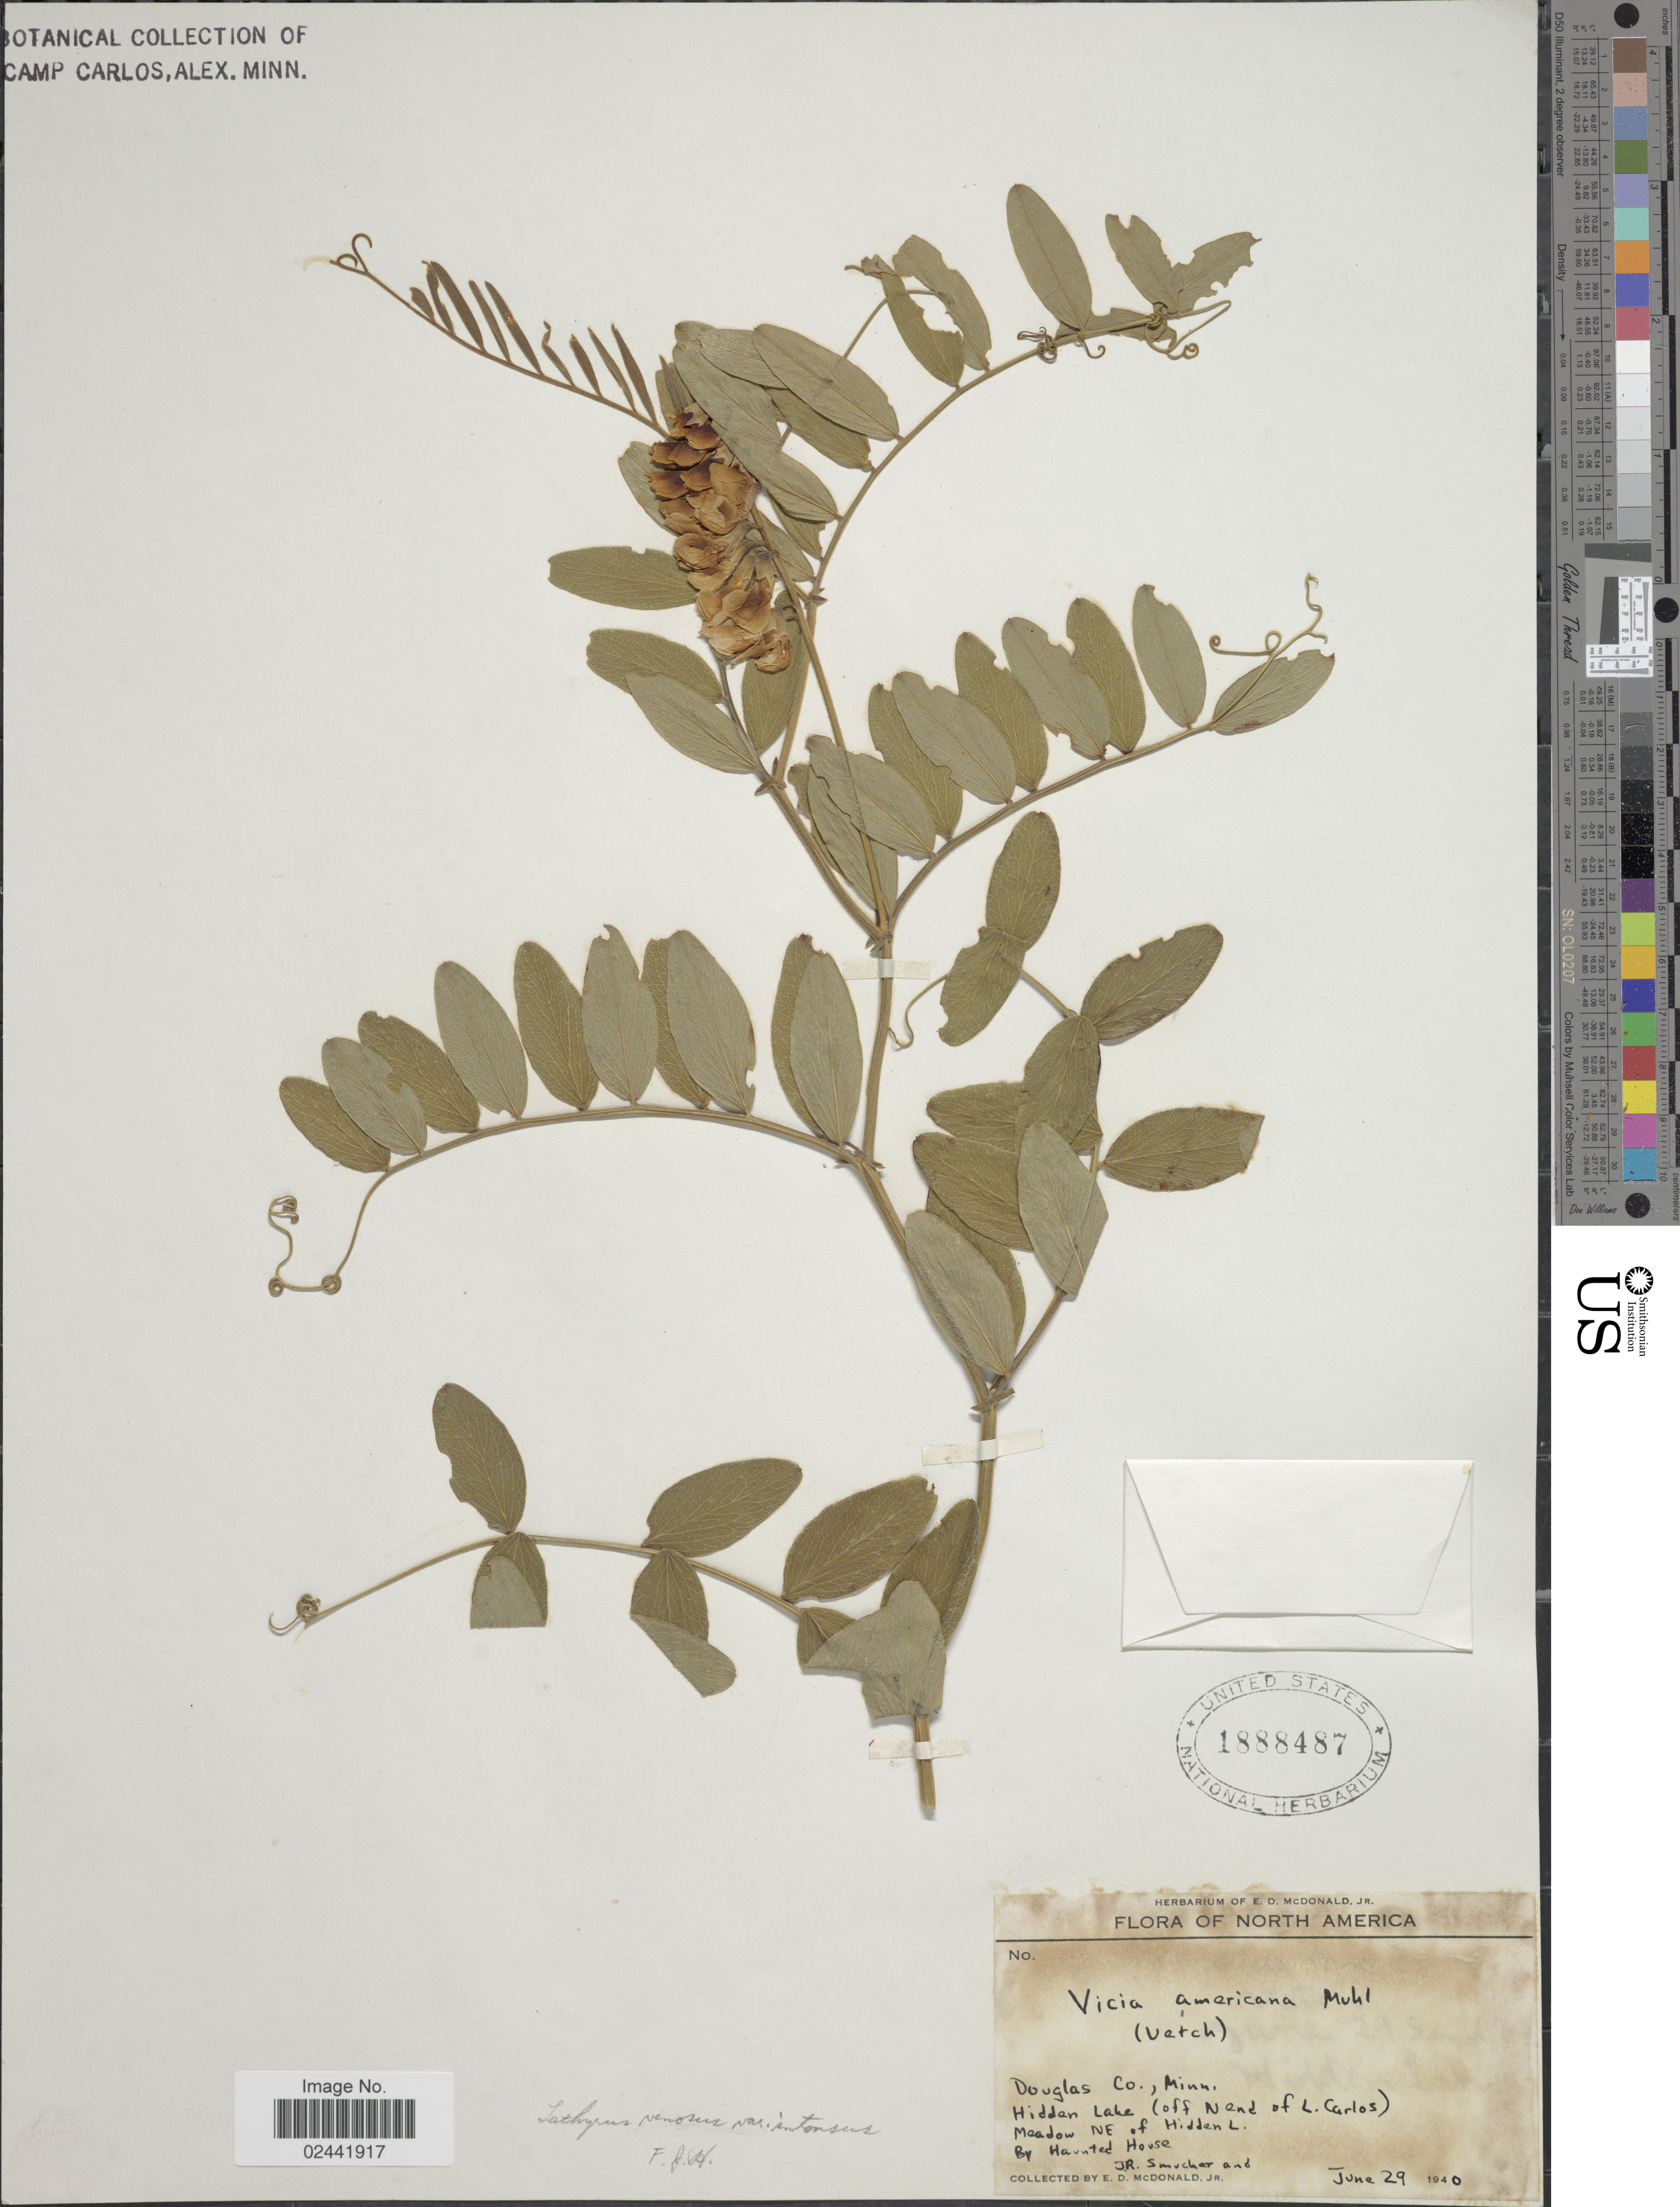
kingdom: Plantae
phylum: Tracheophyta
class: Magnoliopsida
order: Fabales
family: Fabaceae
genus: Lathyrus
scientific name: Lathyrus venosus var. intonsus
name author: Butters & H. St. John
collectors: J. Smucker & E. D. McDonald Jr.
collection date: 1940-06-29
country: United States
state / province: Minnesota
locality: Douglas Co. Hidden Lake (off N end of L. Carlos) Meadow NE of Hidden L. By Haunted House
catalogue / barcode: US 1888487